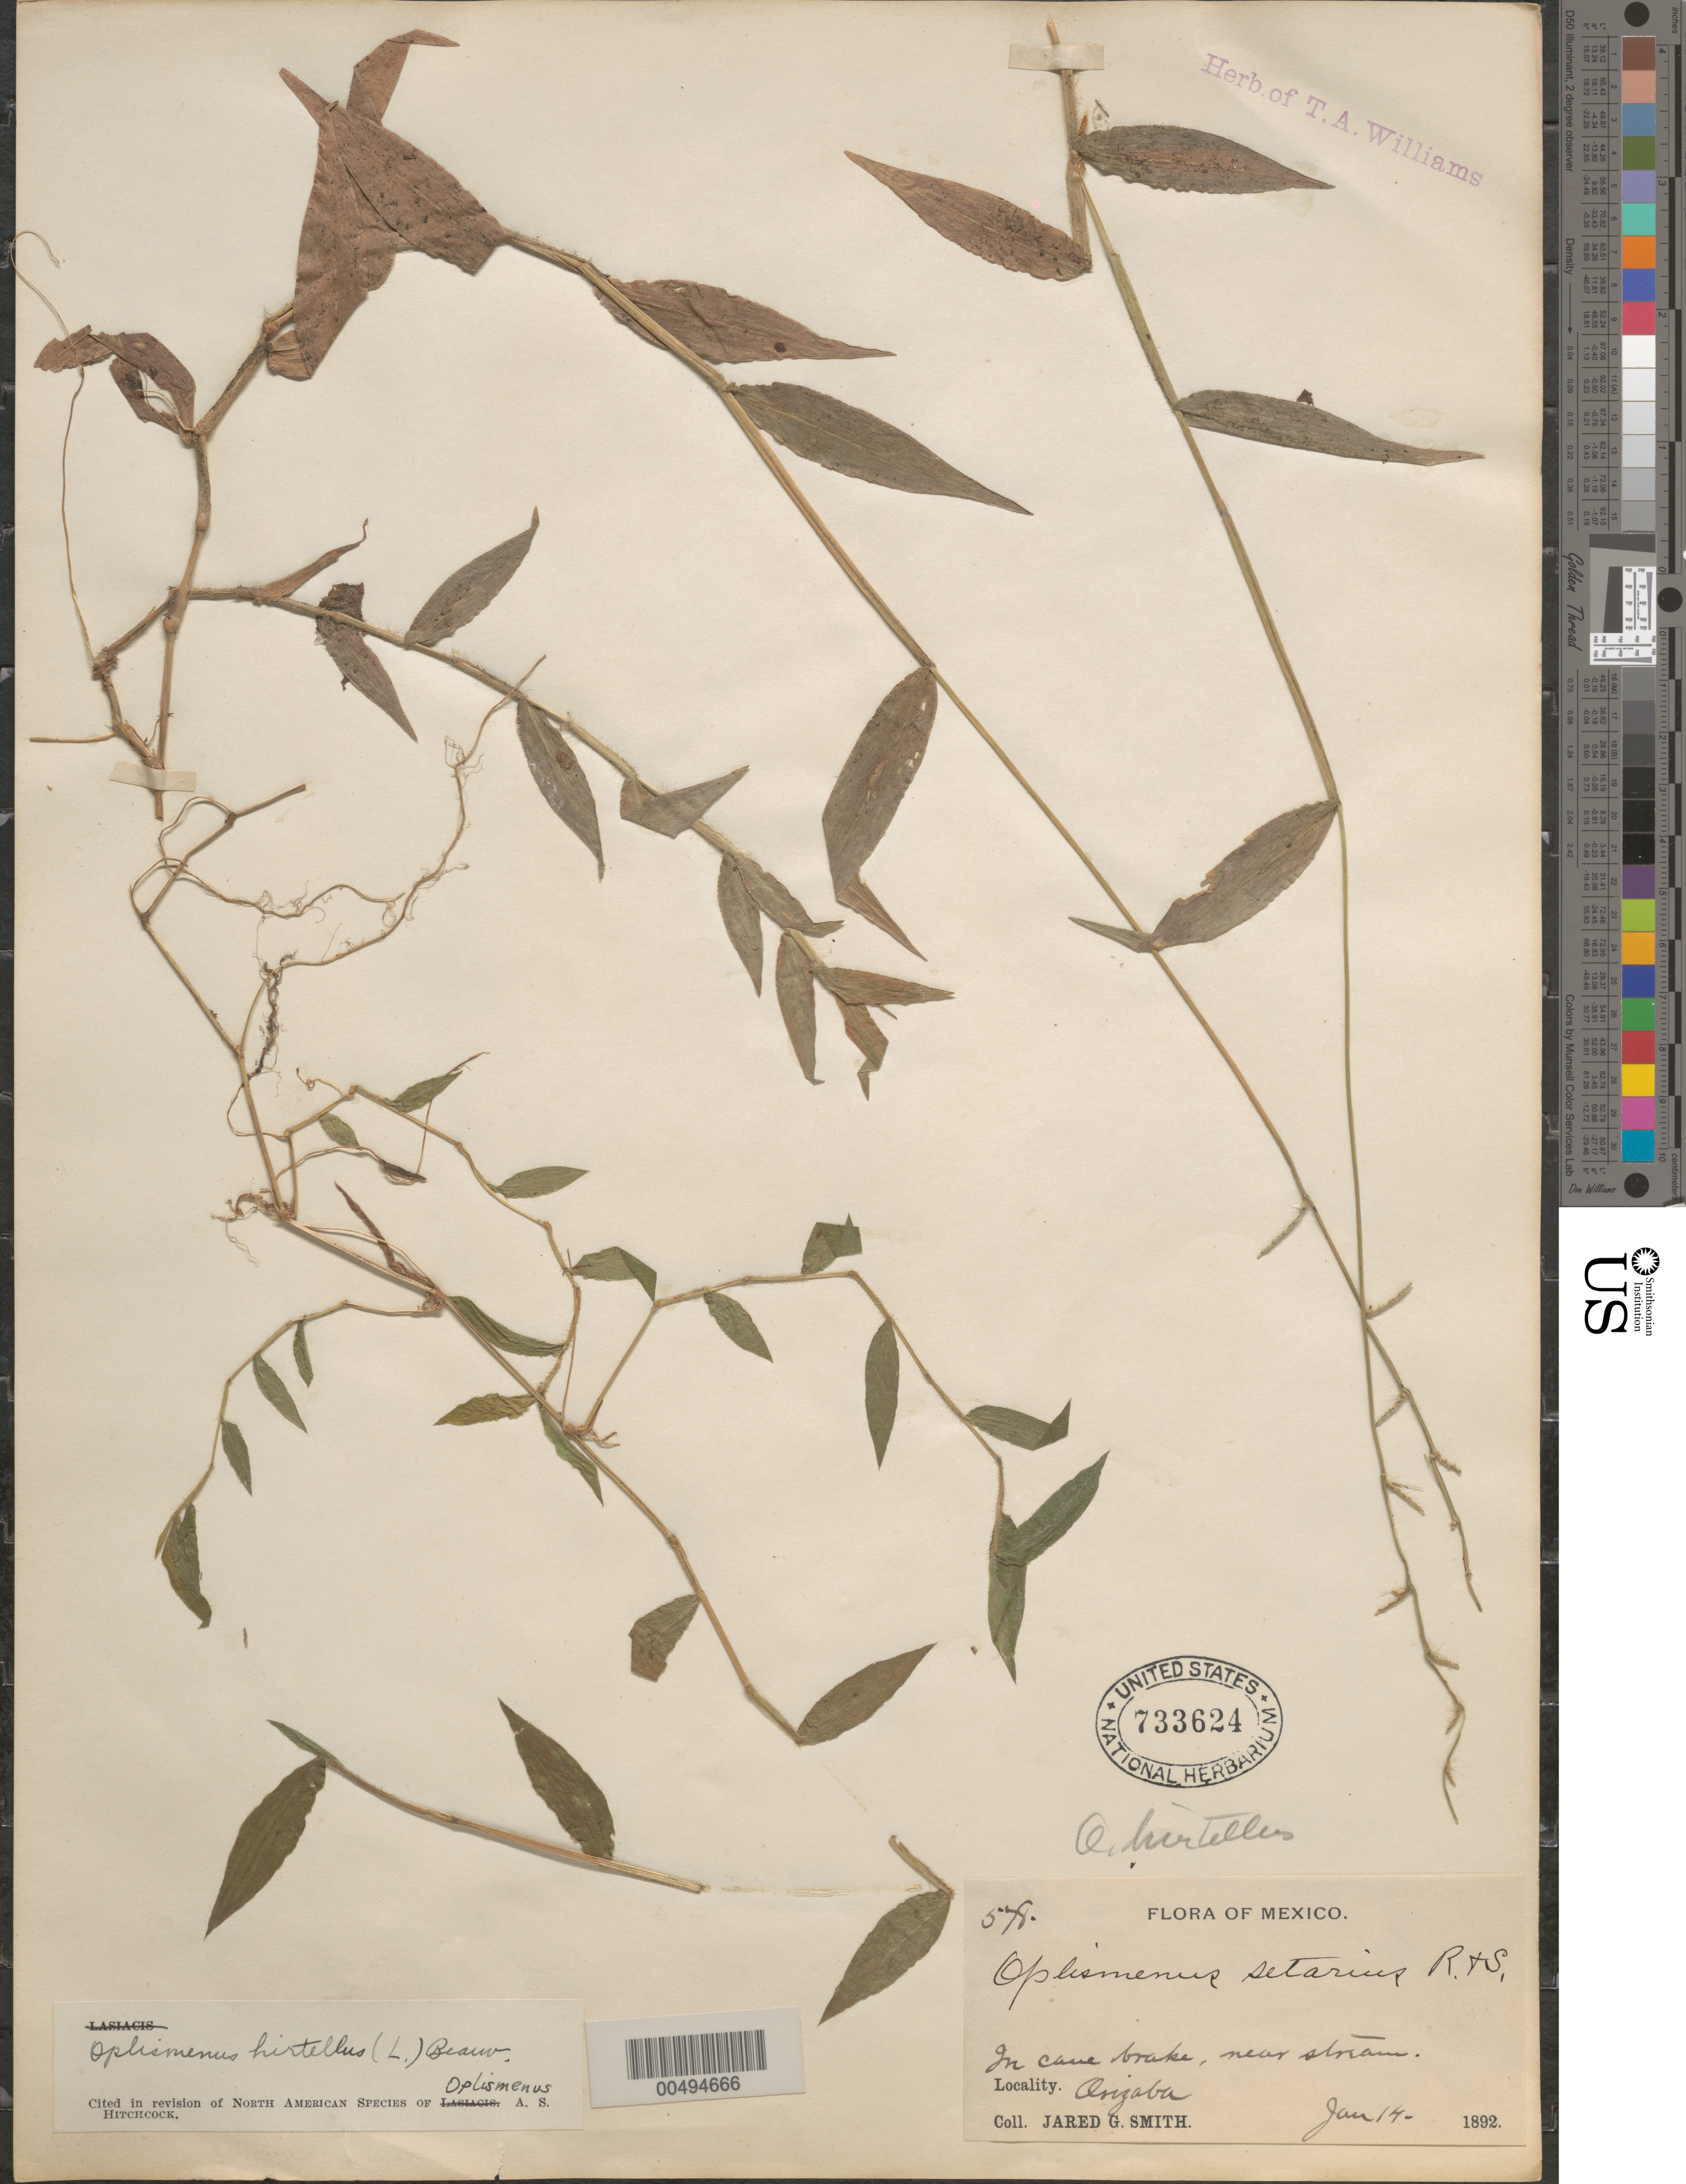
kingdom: Plantae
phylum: Tracheophyta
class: Liliopsida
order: Poales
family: Poaceae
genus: Oplismenus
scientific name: Oplismenus hirtellus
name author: (L.) P. Beauv.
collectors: J. G. Smith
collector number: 578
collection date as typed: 14 Jan 1892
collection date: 1892-01-14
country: Mexico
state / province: Veracruz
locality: Orizaba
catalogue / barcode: US 733624